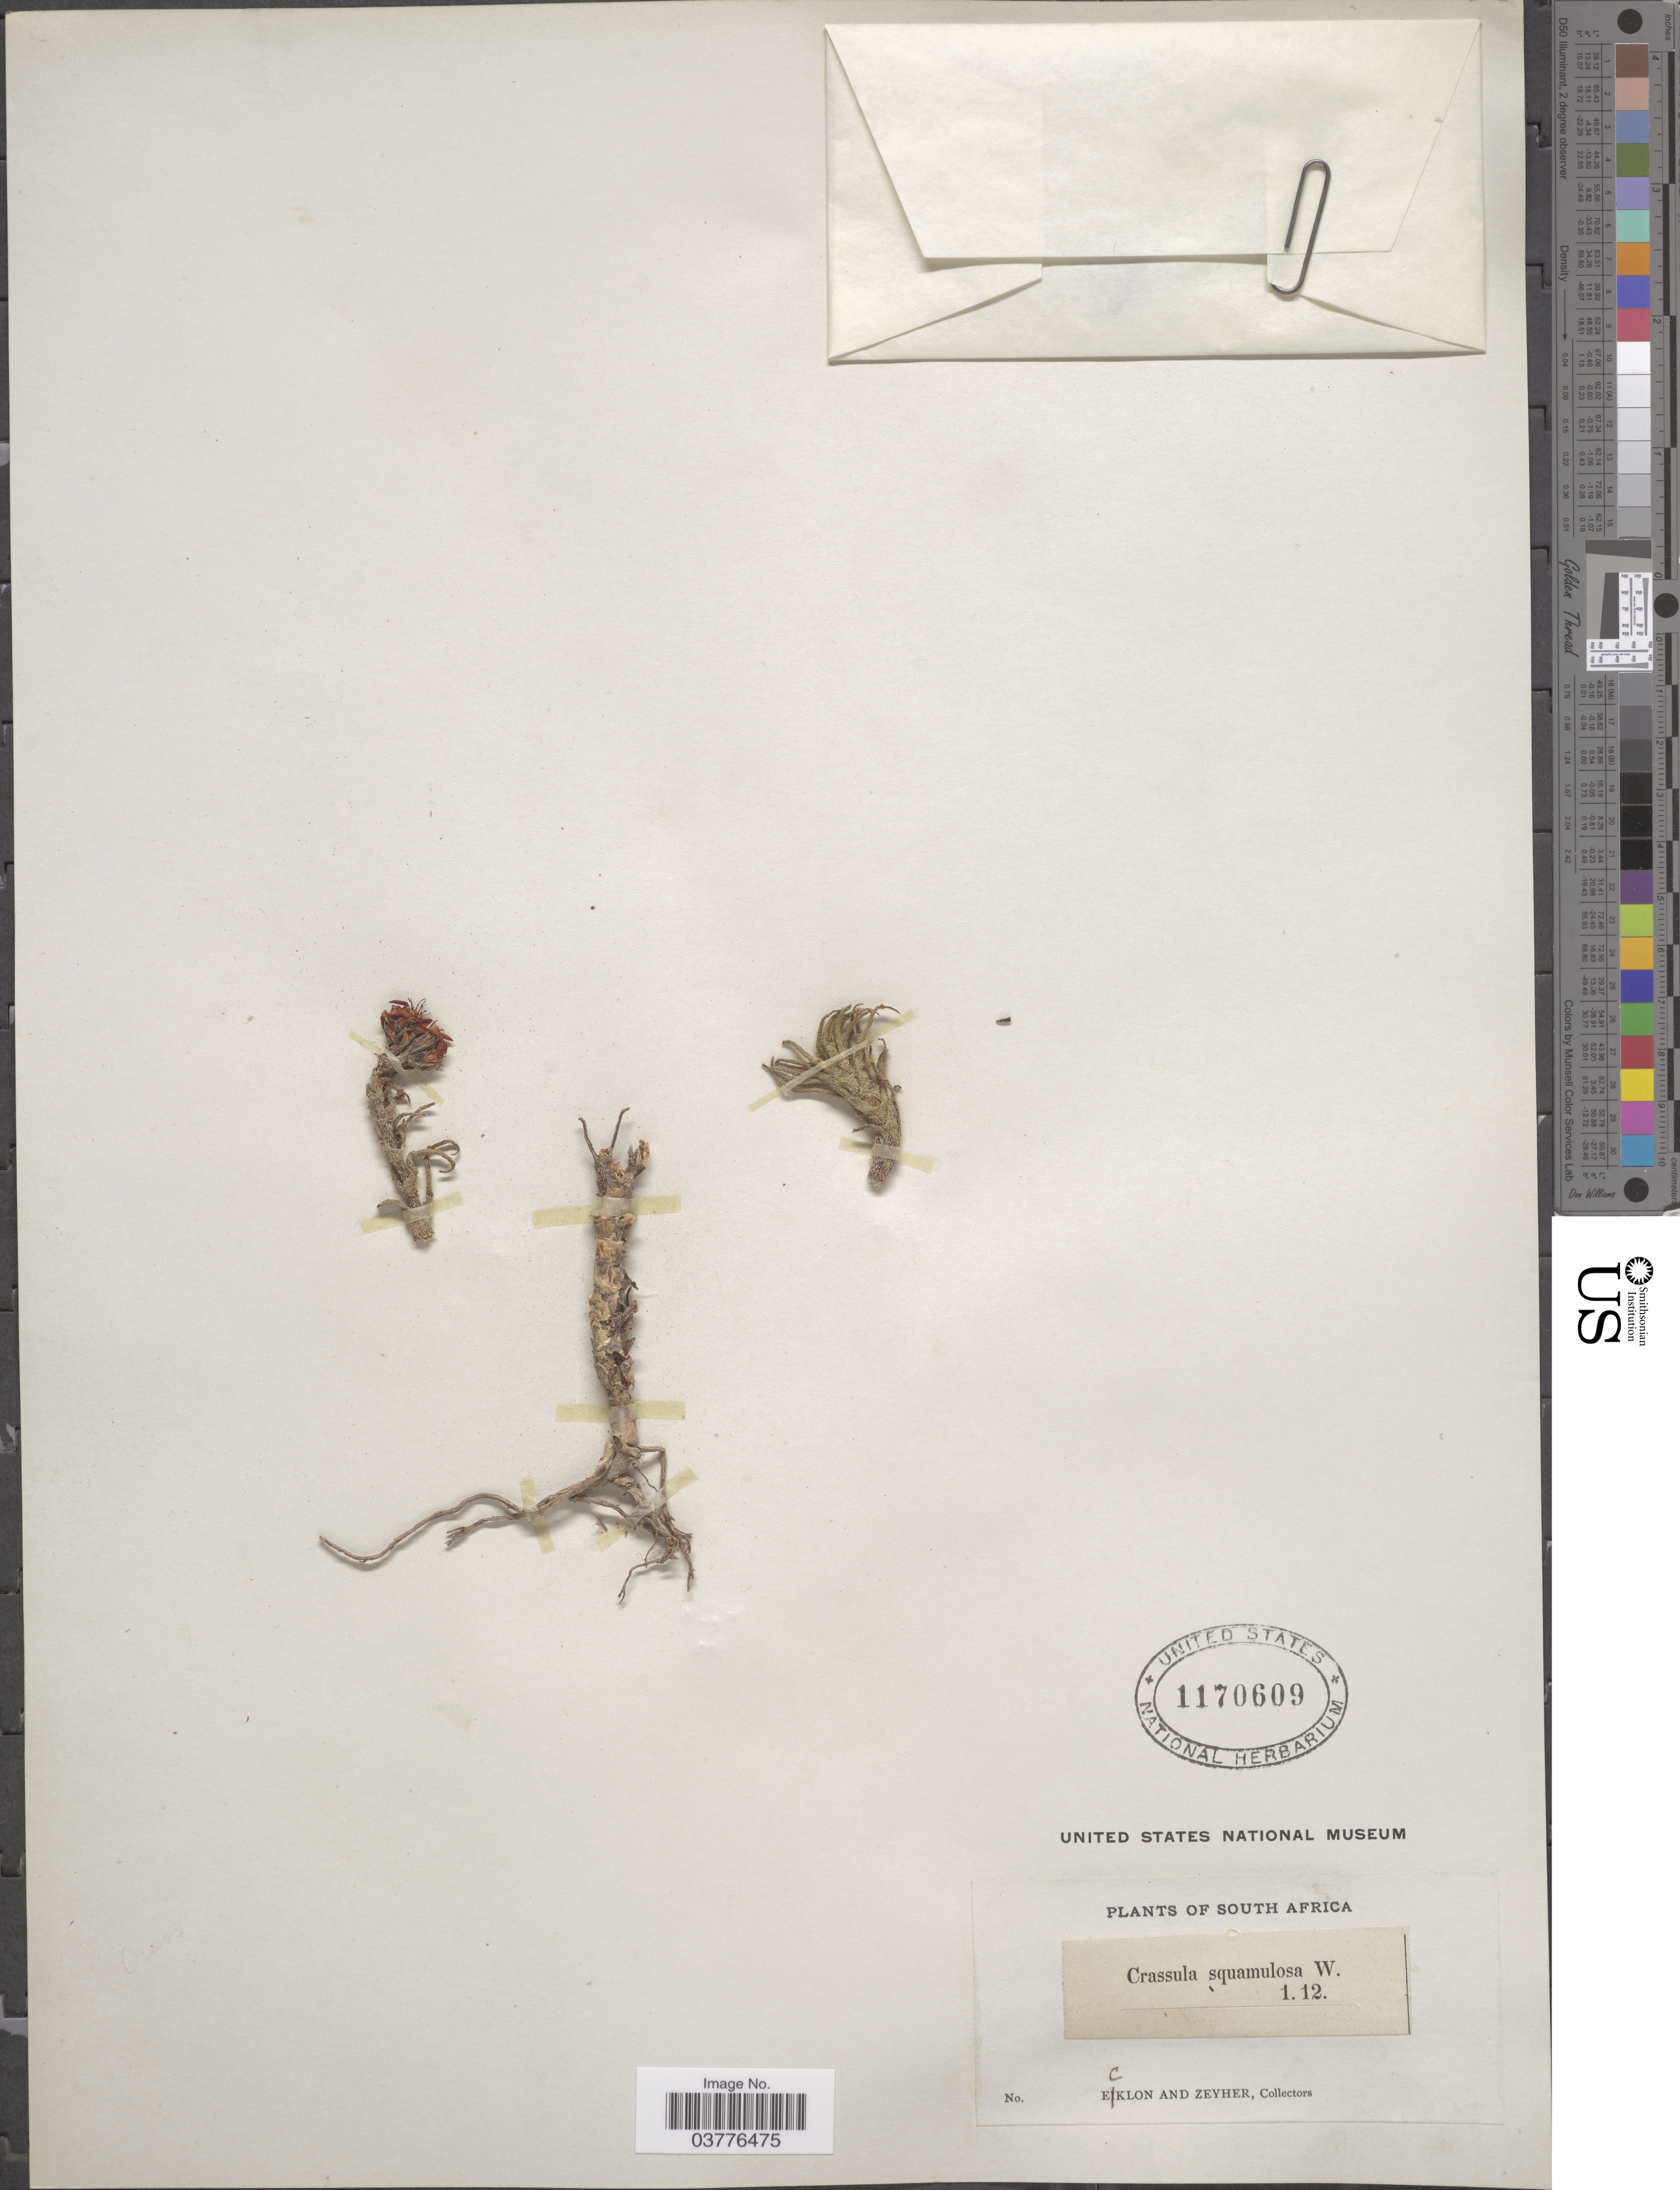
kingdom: Plantae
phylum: Tracheophyta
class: Magnoliopsida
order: Saxifragales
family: Crassulaceae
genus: Crassula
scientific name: Crassula scabra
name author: L.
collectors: -. Ecklon & -. Zeyher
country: South Africa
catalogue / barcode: US 1170609